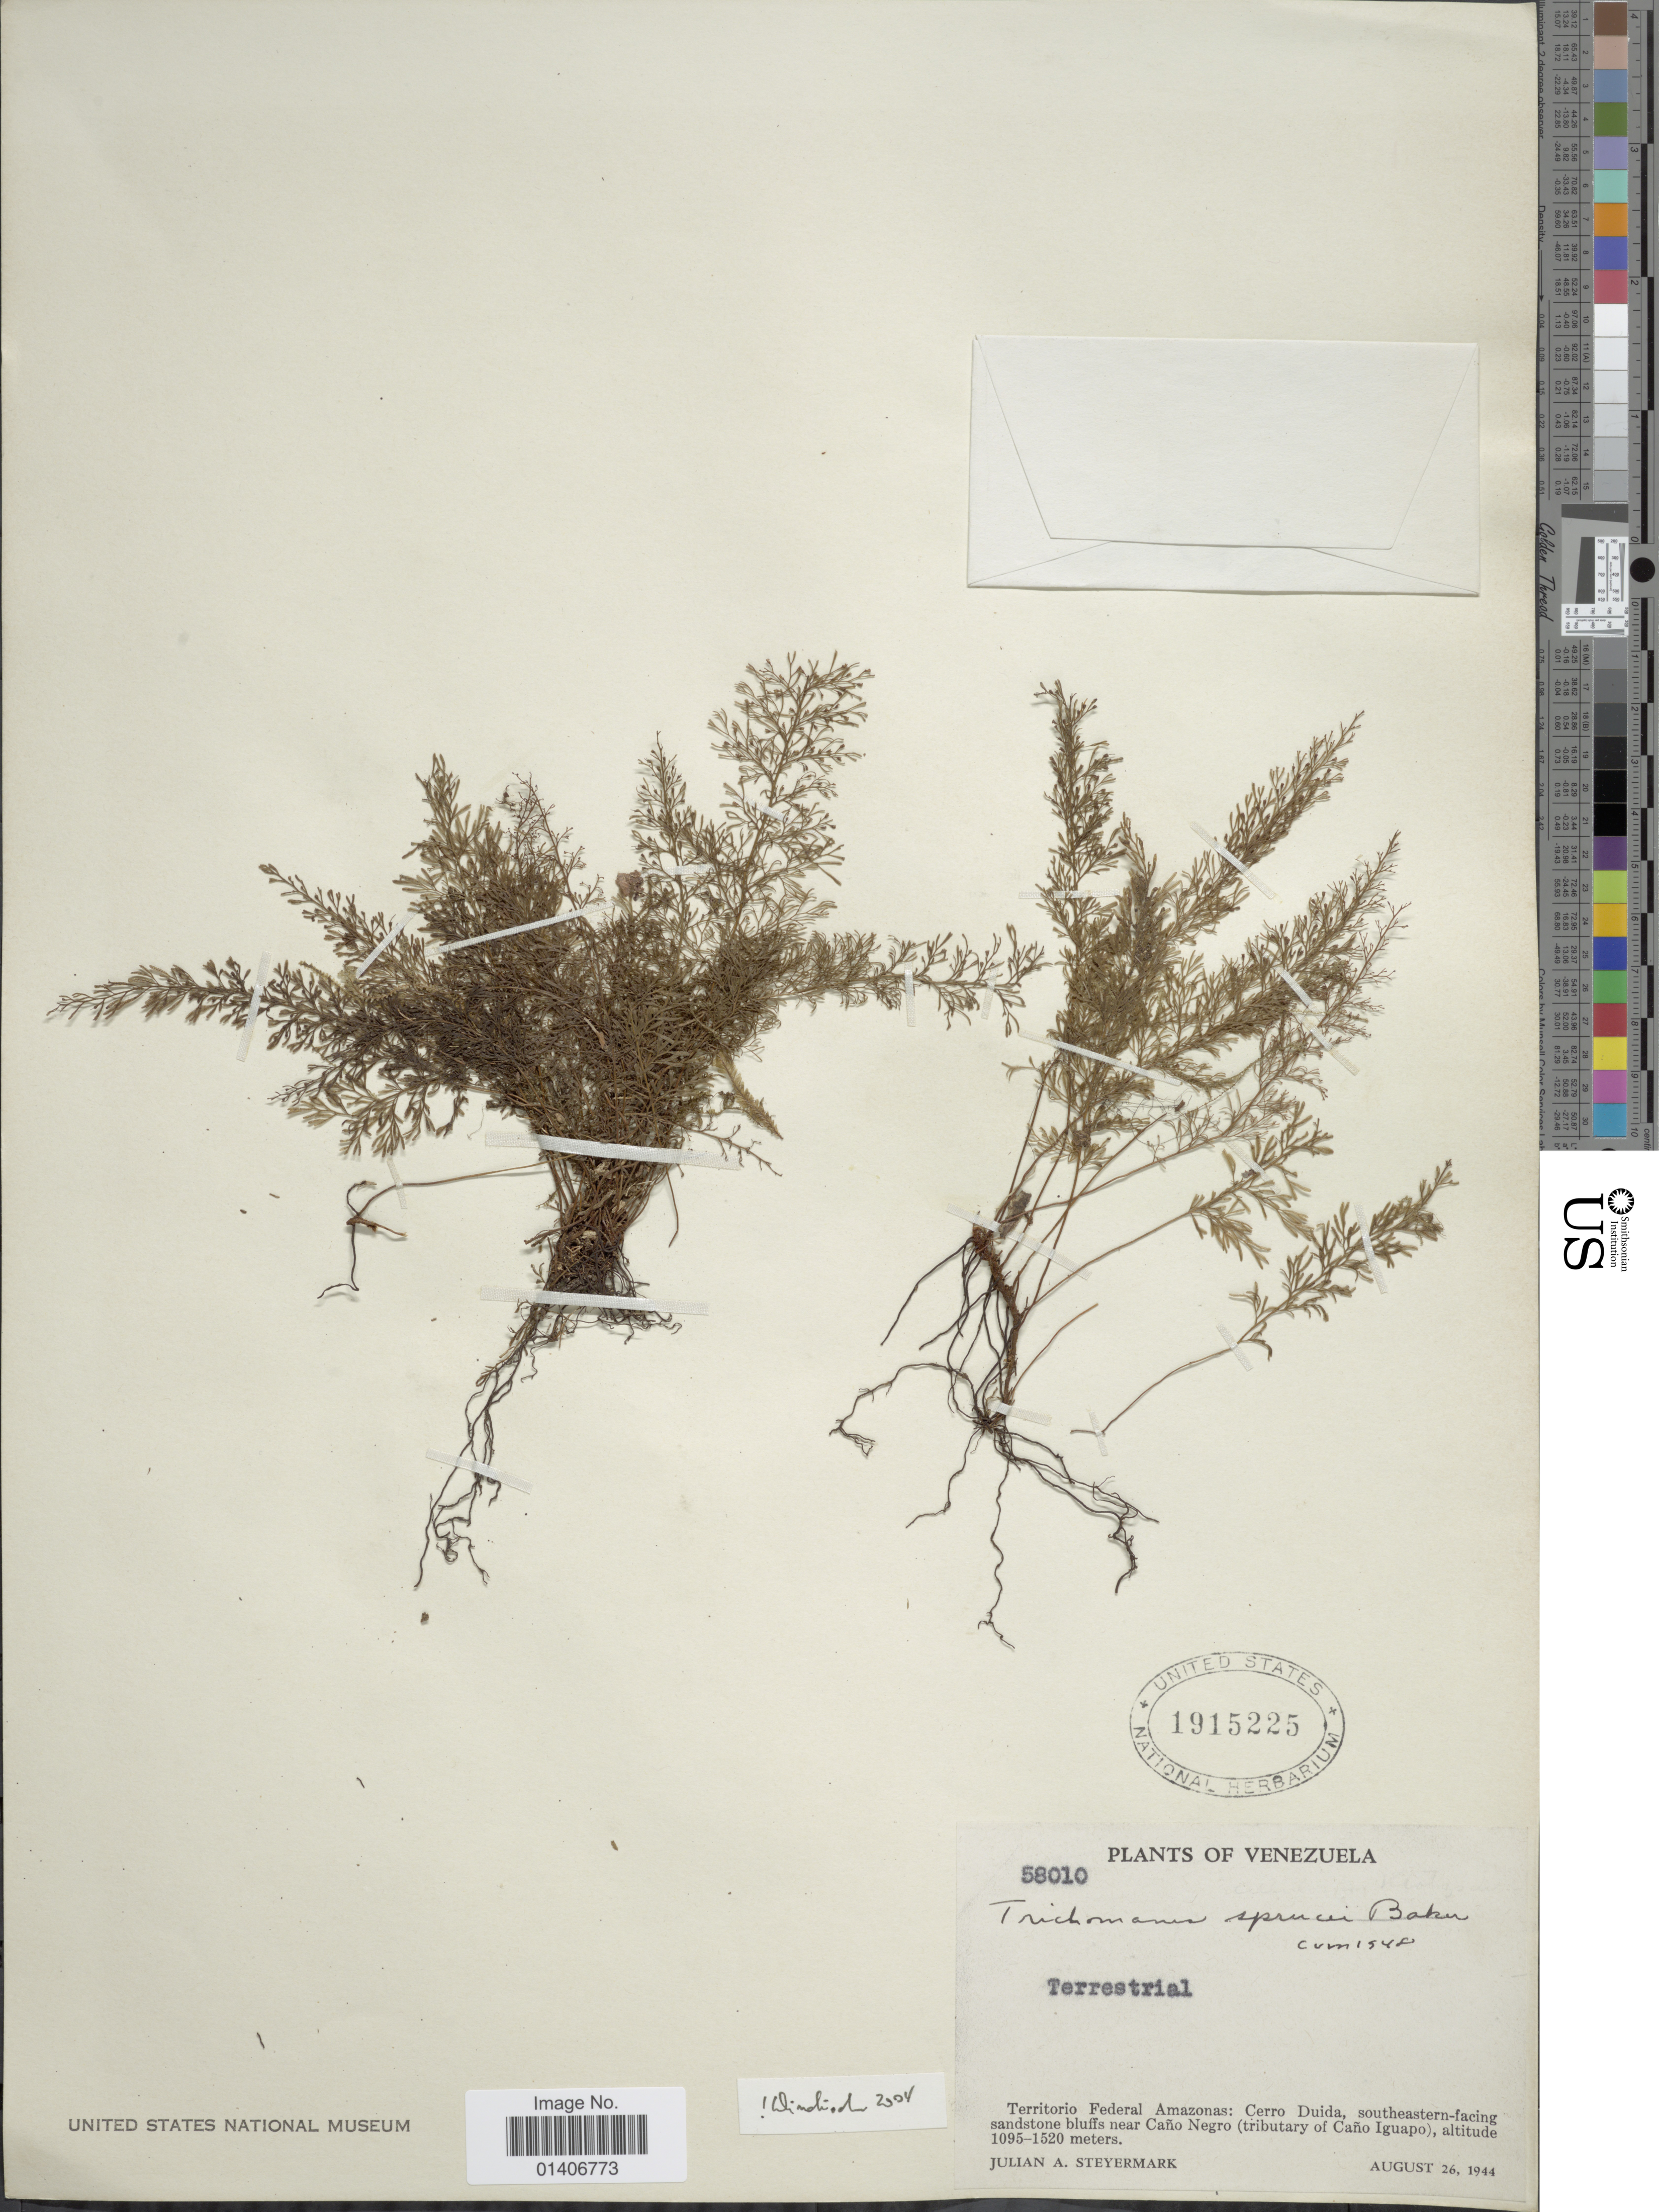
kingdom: Plantae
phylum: Tracheophyta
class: Polypodiopsida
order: Hymenophyllales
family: Hymenophyllaceae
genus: Abrodictyum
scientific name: Abrodictyum sprucei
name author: (Baker) Ebihara & Dubuisson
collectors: J. Steyermark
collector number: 58010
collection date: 1944-08-26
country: Venezuela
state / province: Amazonas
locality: Territorio federal Amazonas: cerro Duida, southeastern-facing sandstone bluffs near Caño Negro (tributary of Caño Iguapo)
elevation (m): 1095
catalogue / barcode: US 1915225